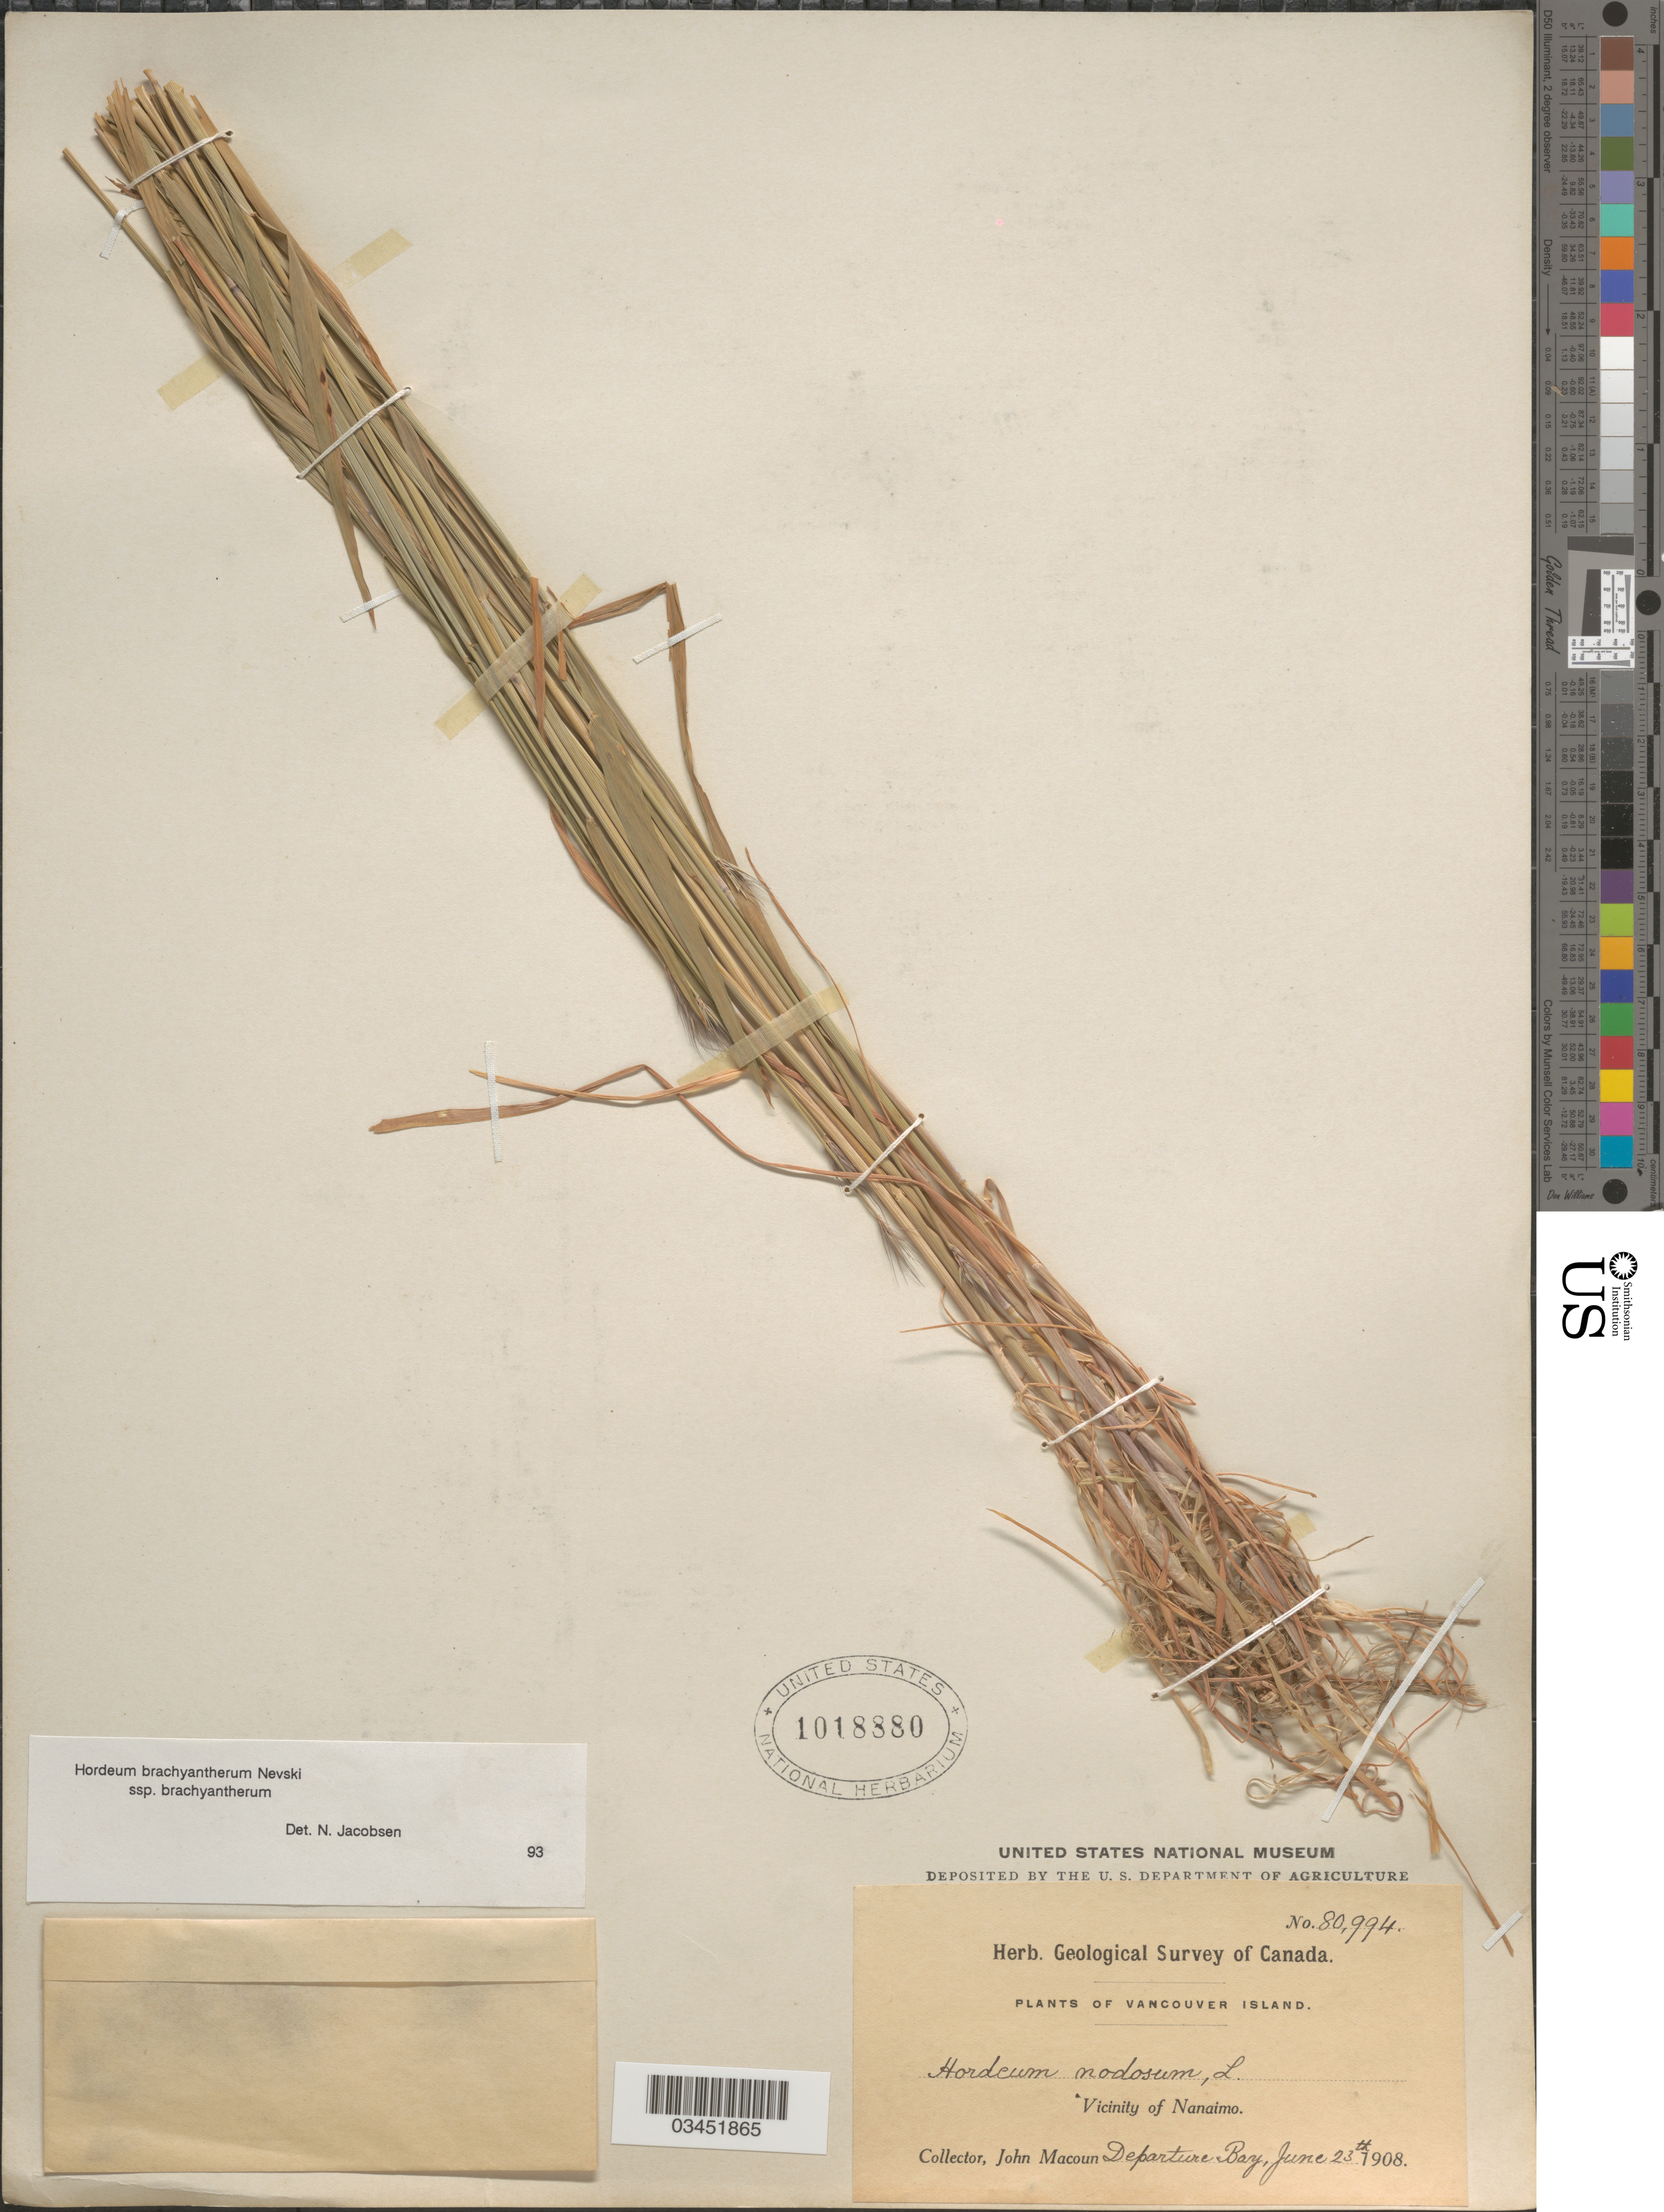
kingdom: Plantae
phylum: Tracheophyta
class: Liliopsida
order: Poales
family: Poaceae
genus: Hordeum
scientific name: Hordeum brachyantherum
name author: Nevski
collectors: J. Macoun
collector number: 80994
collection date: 1908-06-23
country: Canada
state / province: British Columbia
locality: Geological Survey of Canada. Vancouver Island. Vicinity of Nanaimo. Departure Bay.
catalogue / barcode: US 1018880